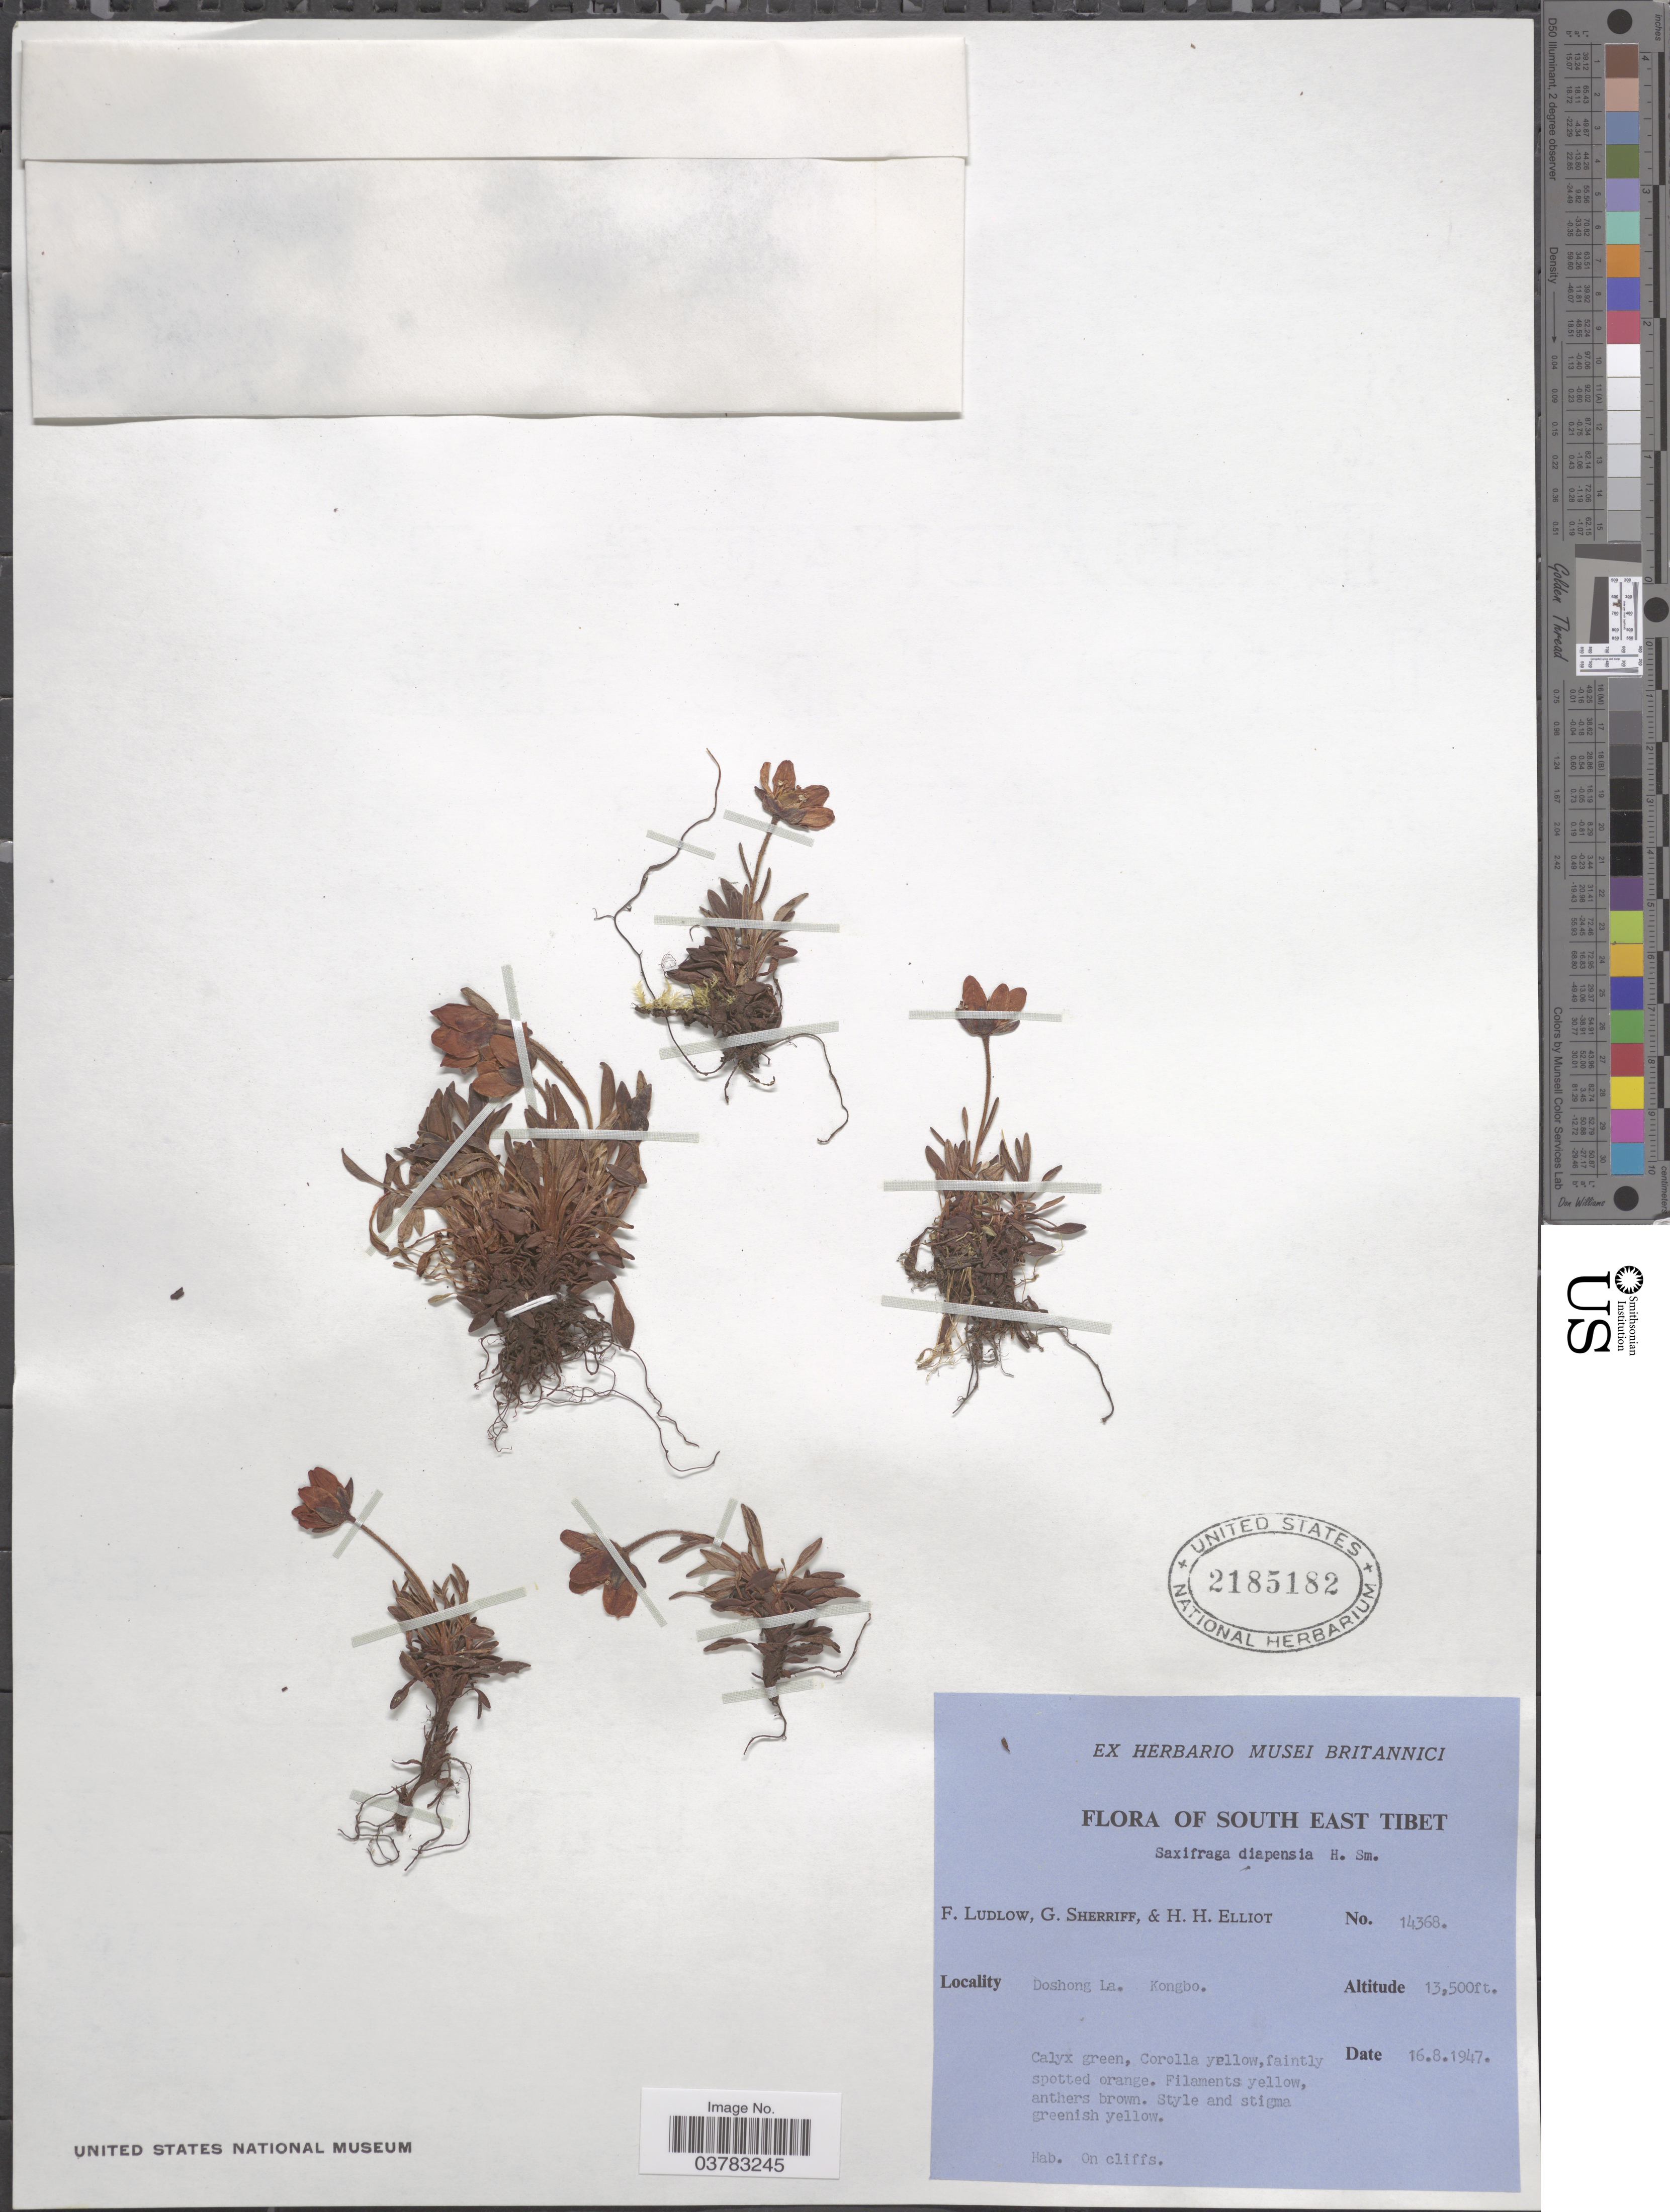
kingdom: Plantae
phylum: Tracheophyta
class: Magnoliopsida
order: Saxifragales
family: Saxifragaceae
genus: Saxifraga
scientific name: Saxifraga diapensia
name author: Harry Sm.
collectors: F. Ludlow, G. Sherriff & H. H. Elliot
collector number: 14368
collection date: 1947-08-16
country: China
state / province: Xizang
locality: South East Tibet. Doshong La. Kongbo.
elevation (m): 4115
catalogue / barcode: US 2185182